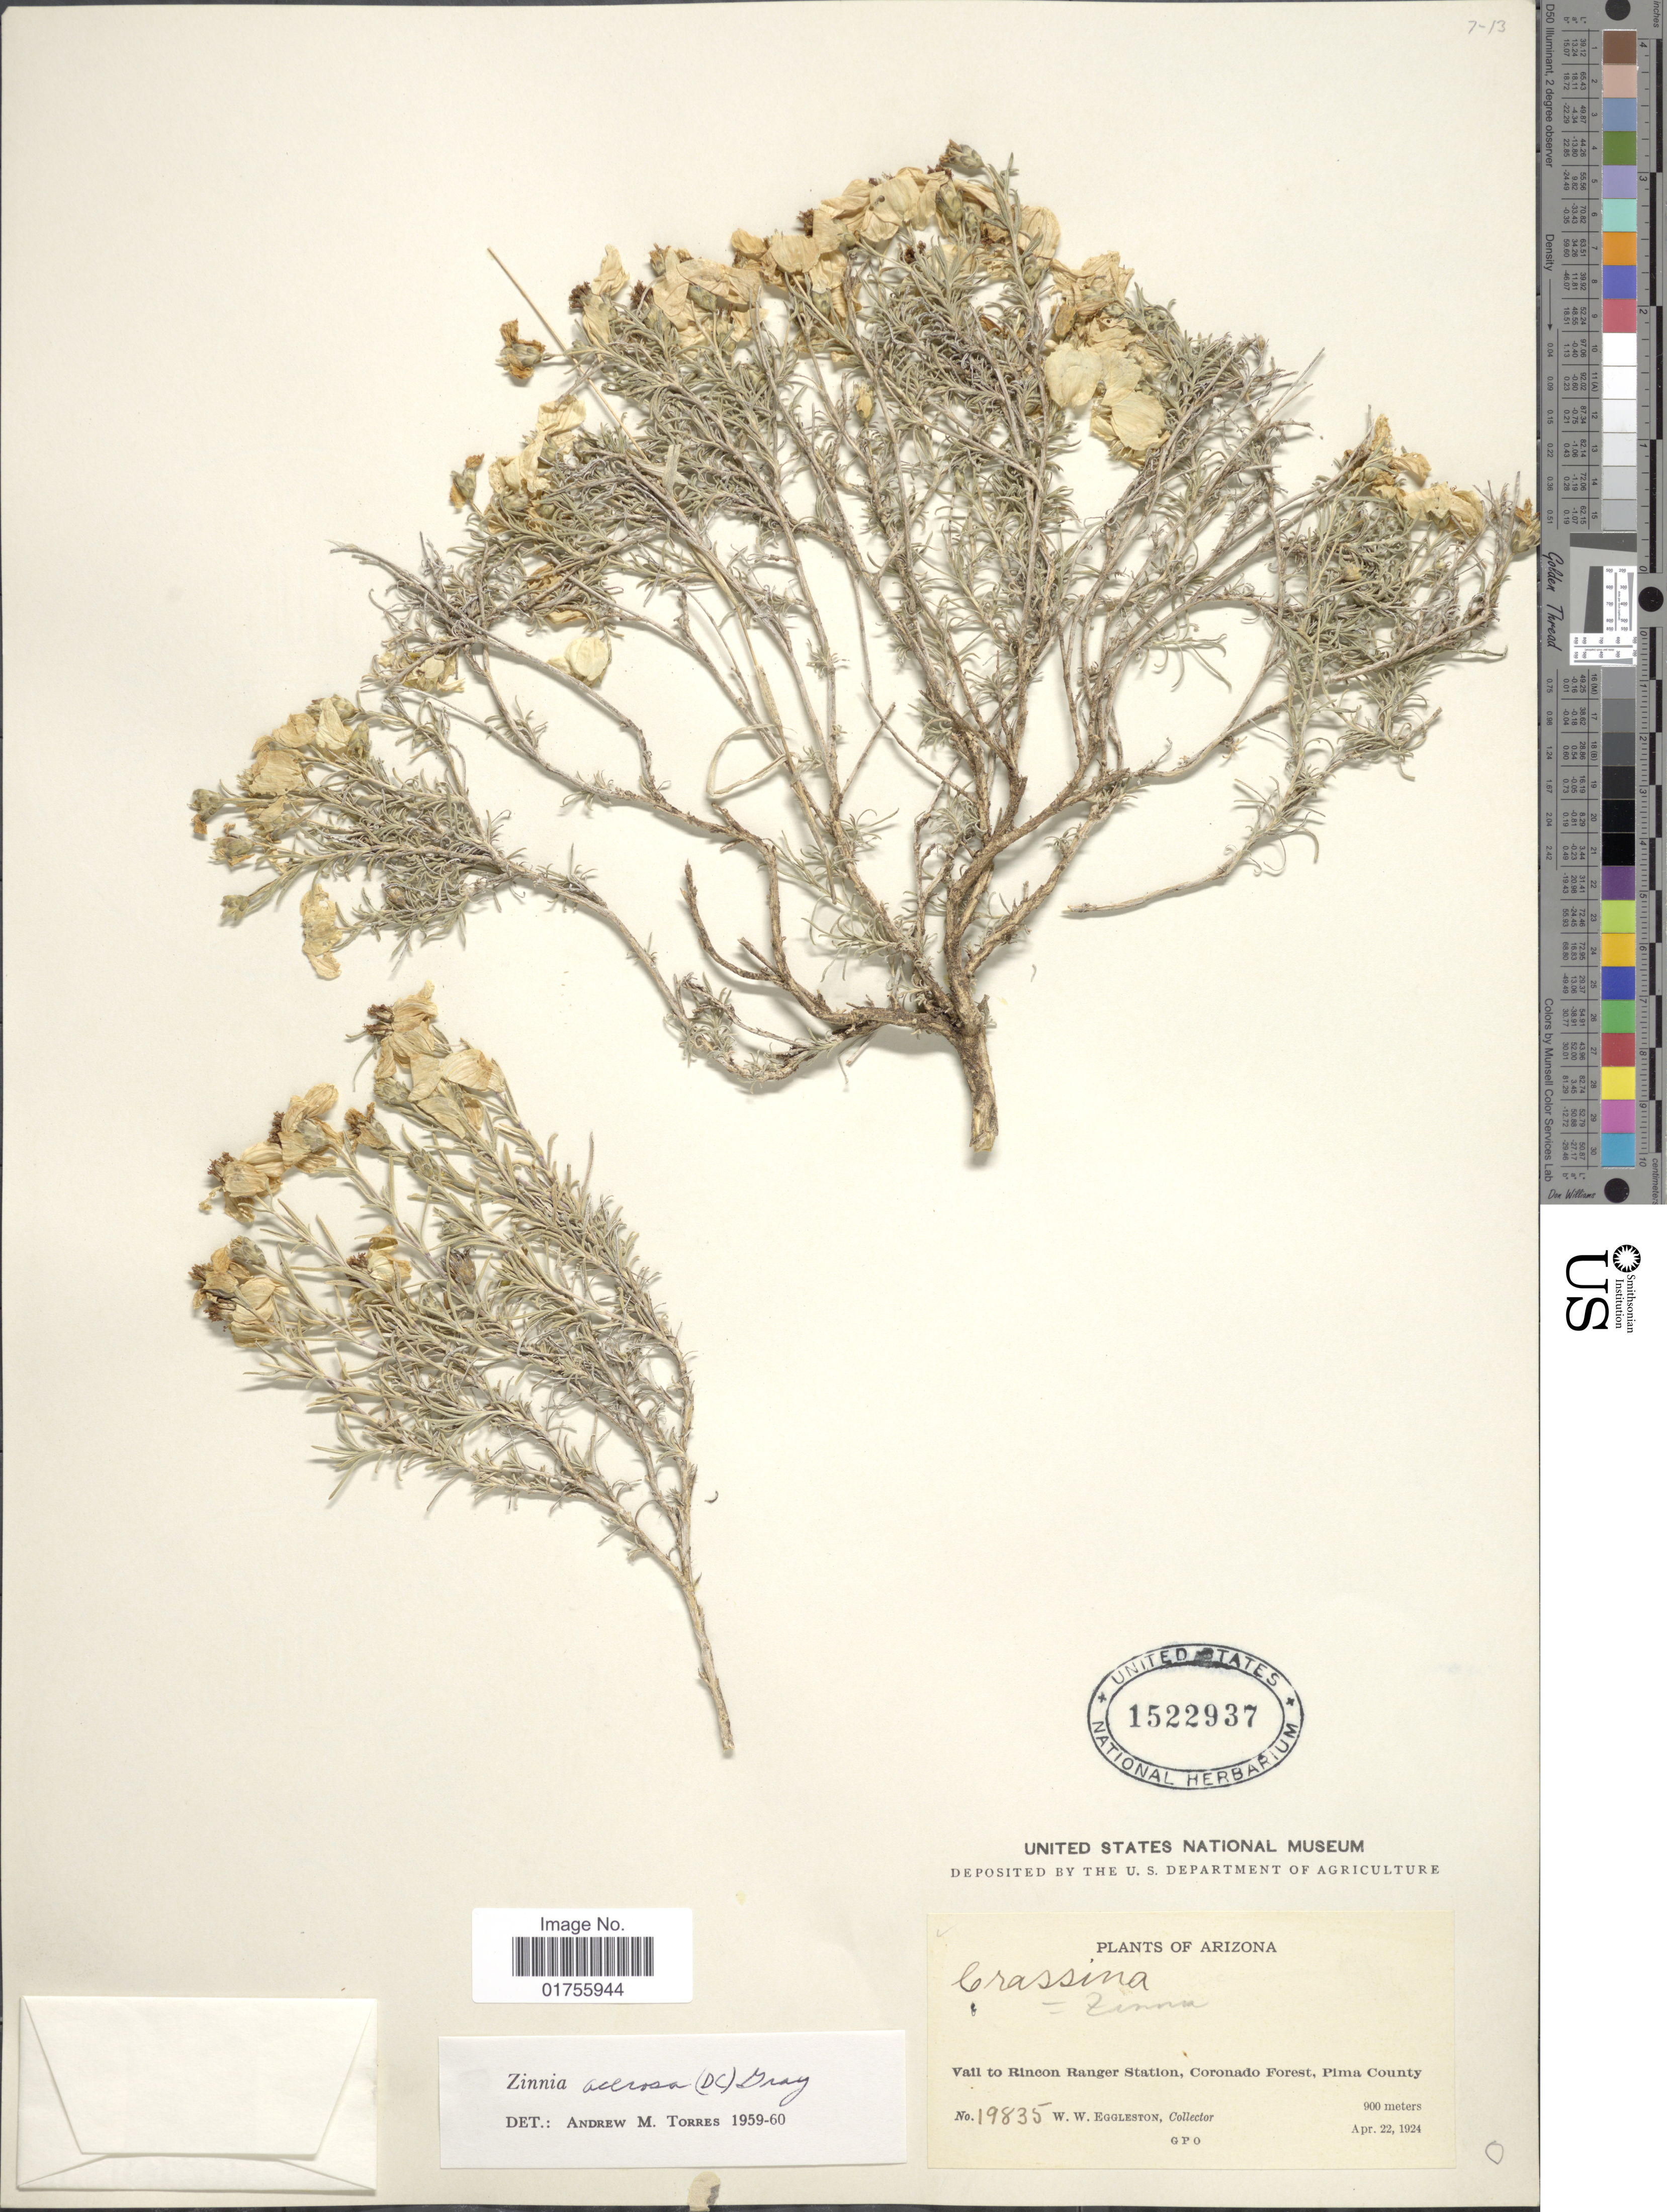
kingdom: Plantae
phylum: Tracheophyta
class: Magnoliopsida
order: Asterales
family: Asteraceae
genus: Zinnia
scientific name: Zinnia acerosa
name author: (DC.) A. Gray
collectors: A. Eggleston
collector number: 19835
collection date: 1924-04-22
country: United States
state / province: Arizona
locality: Vail to Rincon Ranger Station, Coronado Forst, Pima County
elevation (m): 900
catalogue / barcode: US 1522937